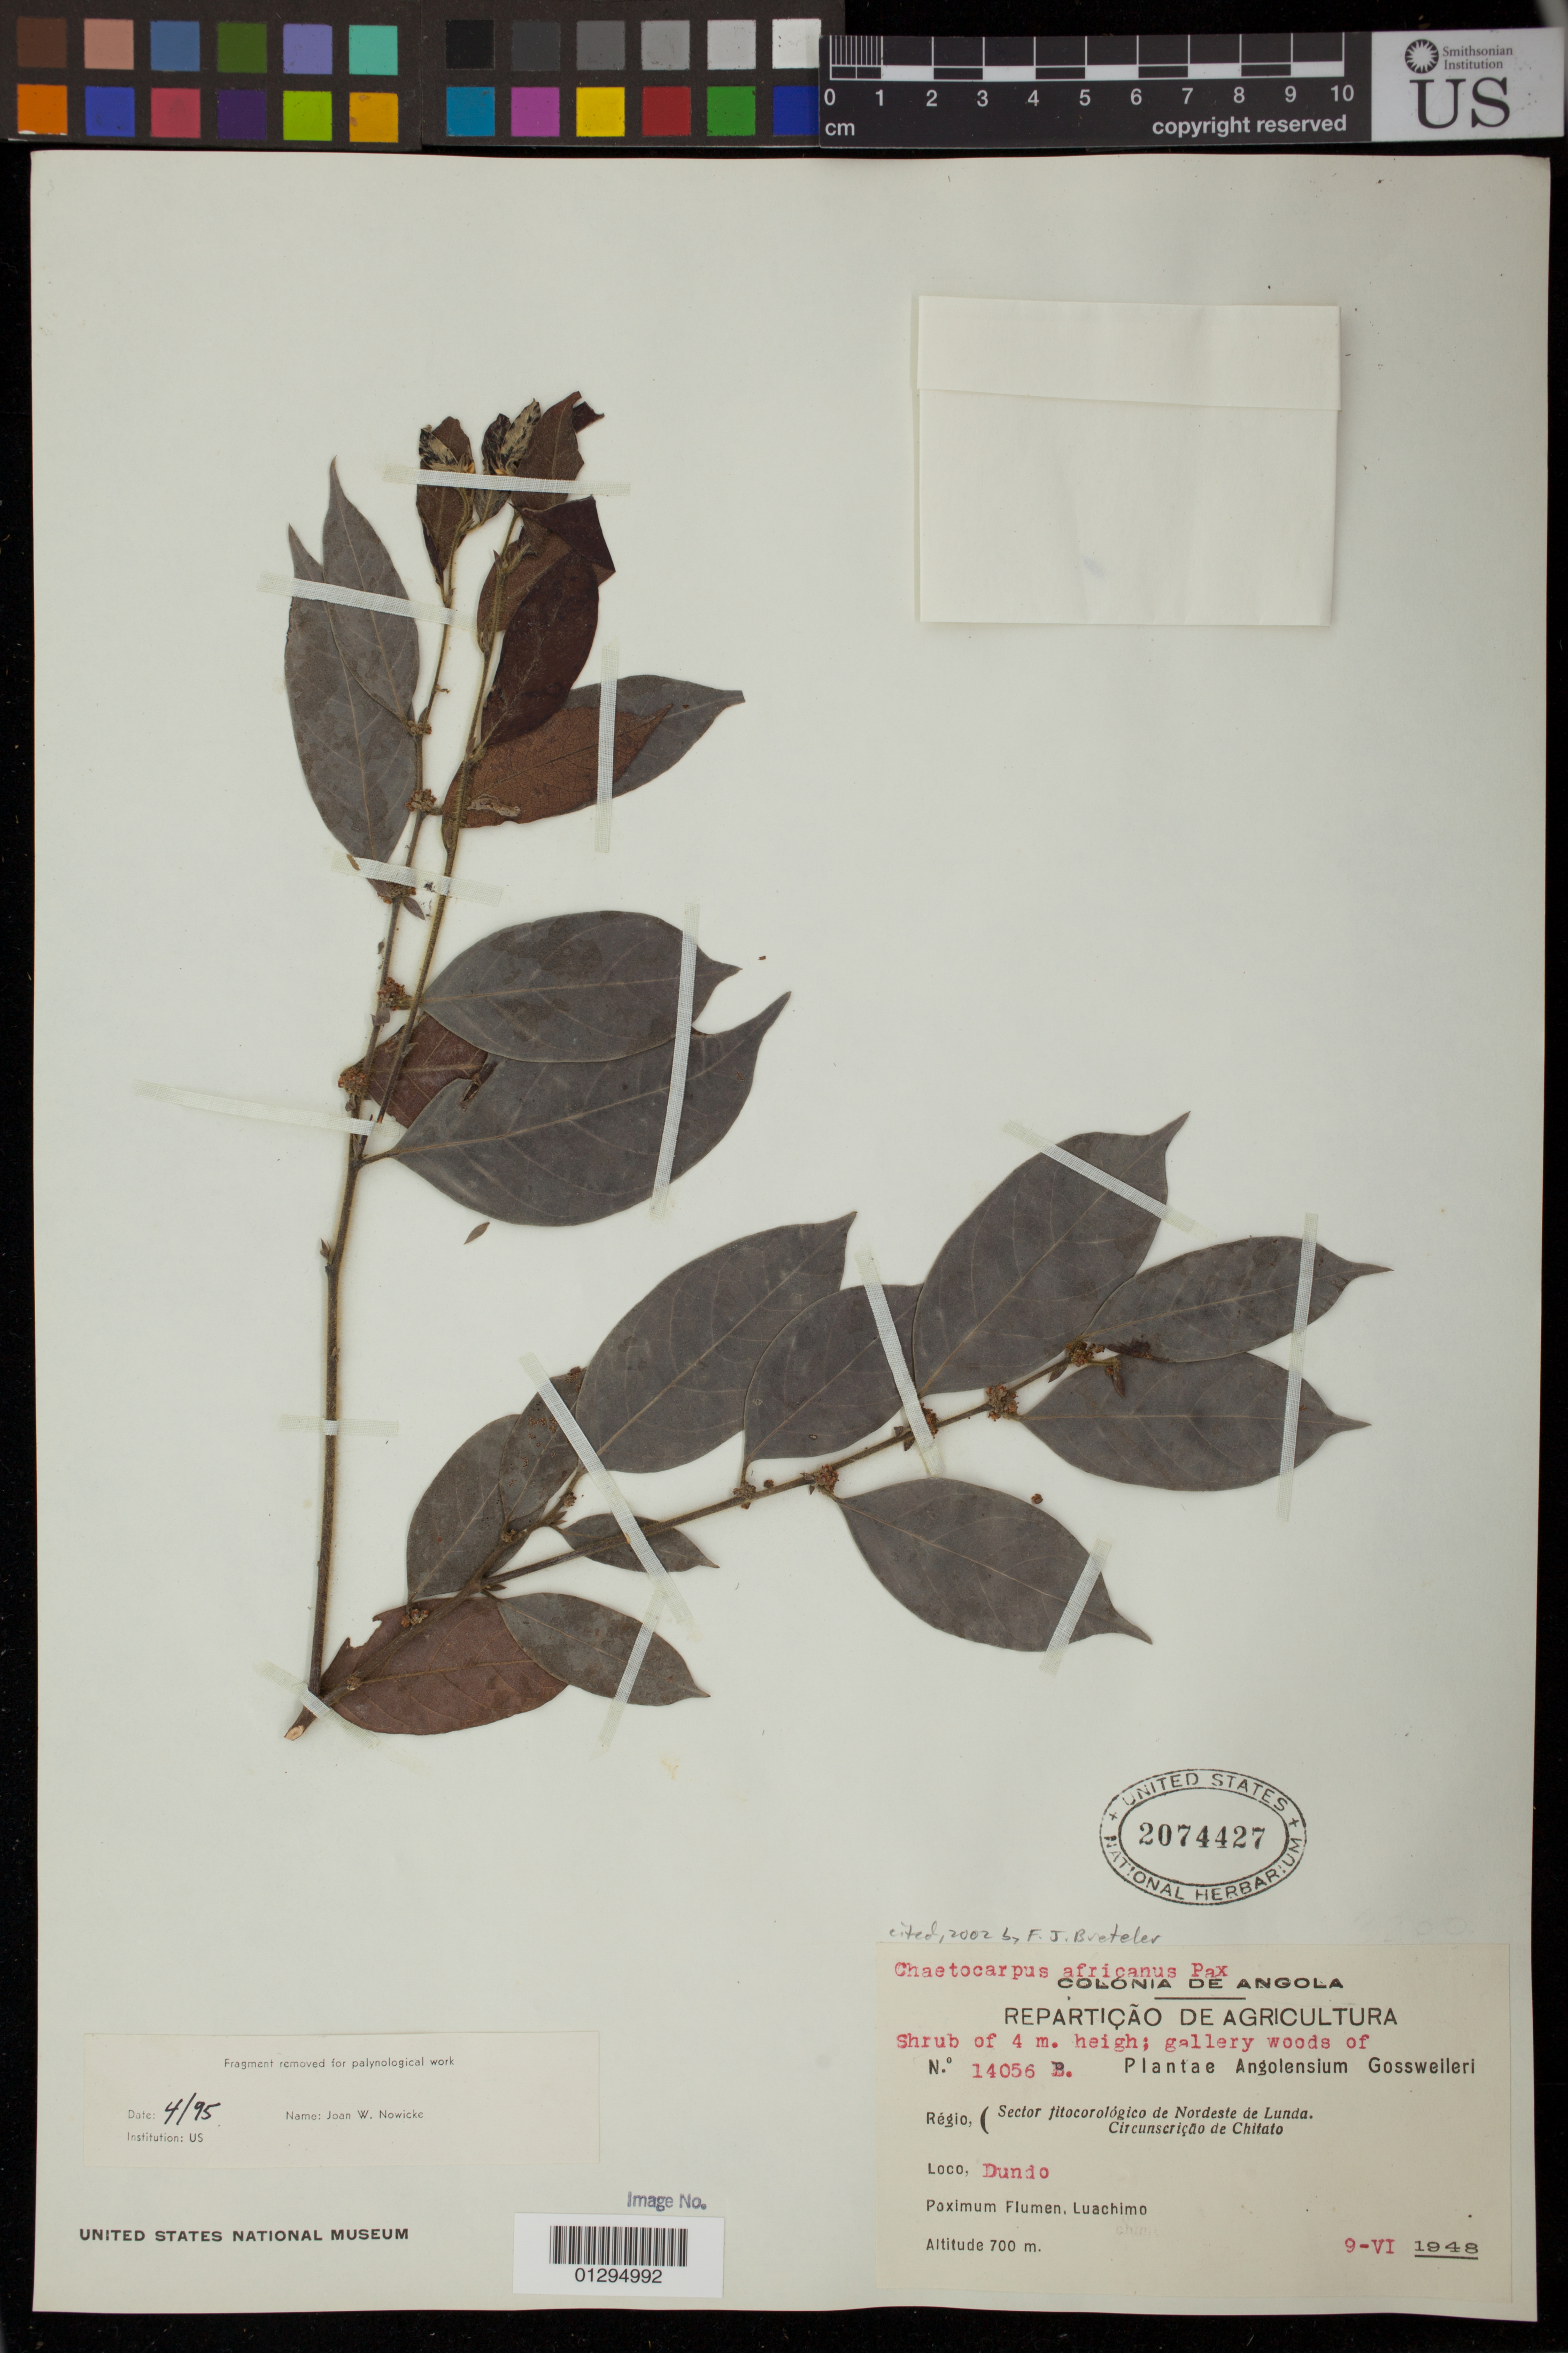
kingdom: Plantae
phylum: Tracheophyta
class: Magnoliopsida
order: Malpighiales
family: Peraceae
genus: Chaetocarpus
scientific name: Chaetocarpus africanus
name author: Pax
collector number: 14056 B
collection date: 1948-06-09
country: Angola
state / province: Lunda Norte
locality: Sector fitocorologico de Nordeste de Lunda. Circunscrição de Chitato. Dundo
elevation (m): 700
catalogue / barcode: US 2074427